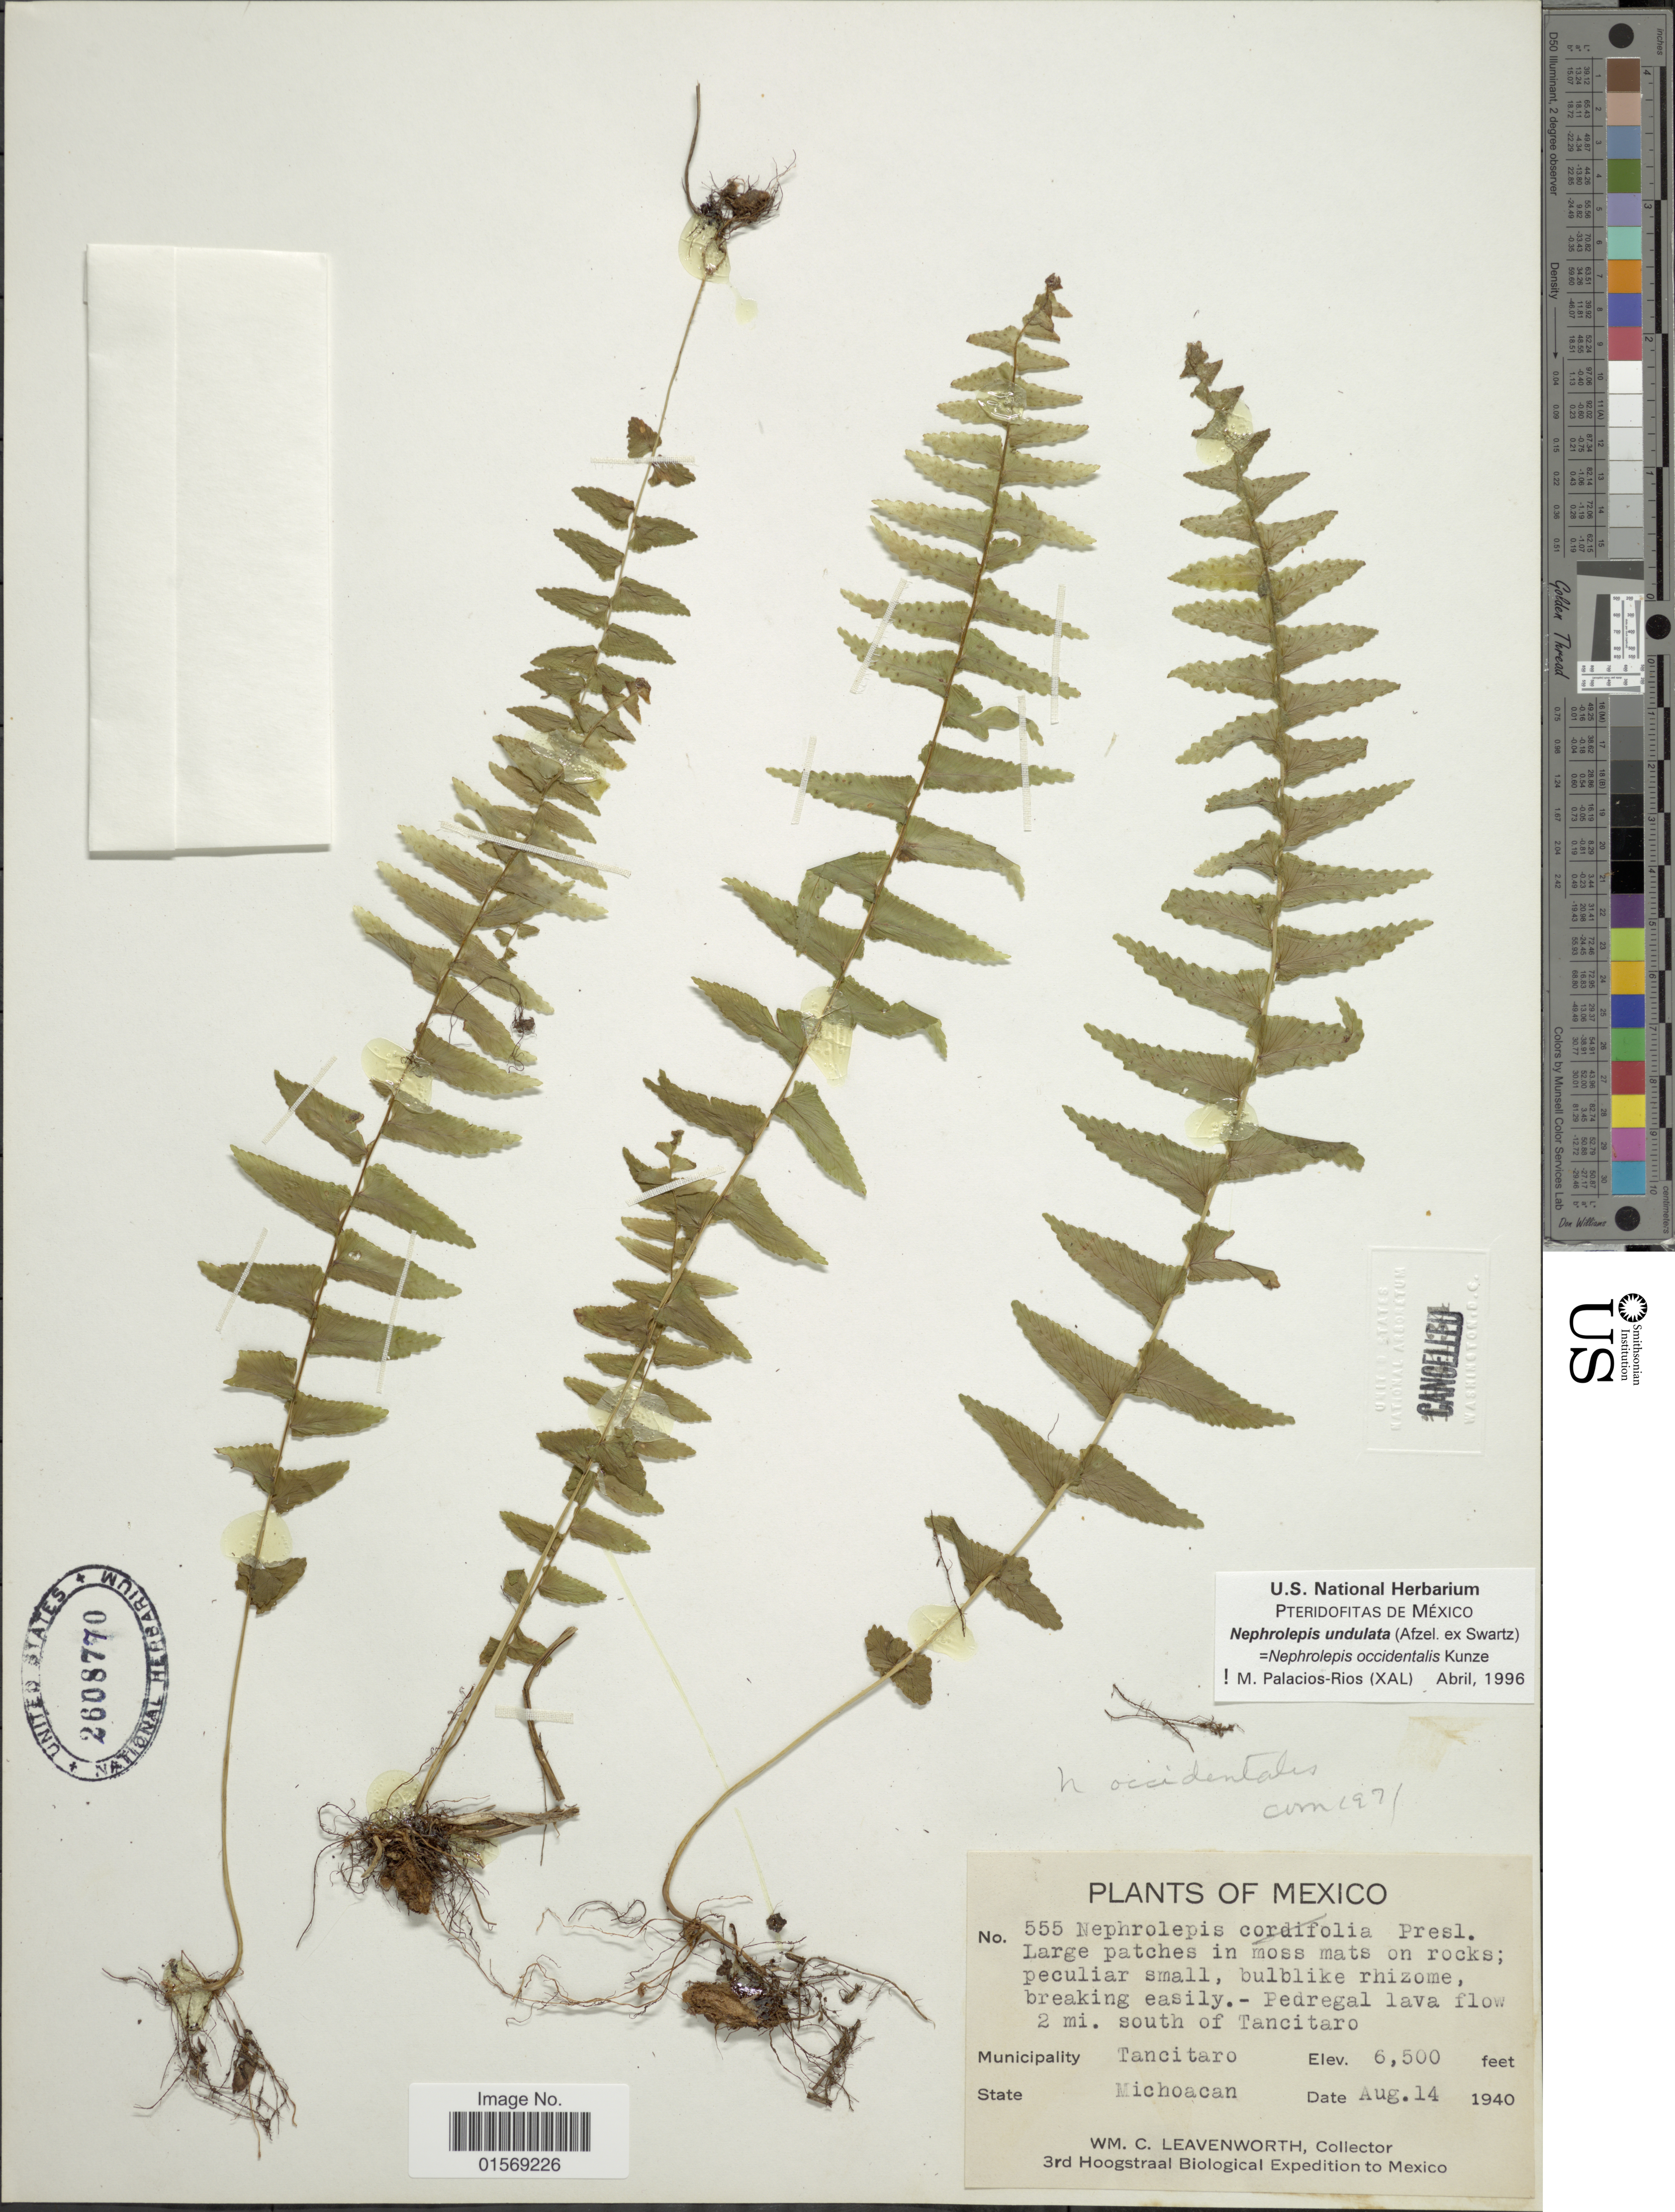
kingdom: Plantae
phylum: Tracheophyta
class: Polypodiopsida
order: Polypodiales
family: Nephrolepidaceae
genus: Nephrolepis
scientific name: Nephrolepis undulata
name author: J. Sm.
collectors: W. C. Leavenworth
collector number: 555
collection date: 1940-08-14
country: Mexico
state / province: Michoacán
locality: Mexico. Pedregal lava flow 2 mi. south of Tancitaro. Tancitaro, State Michoacan.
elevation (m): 1981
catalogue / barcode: US 2608770